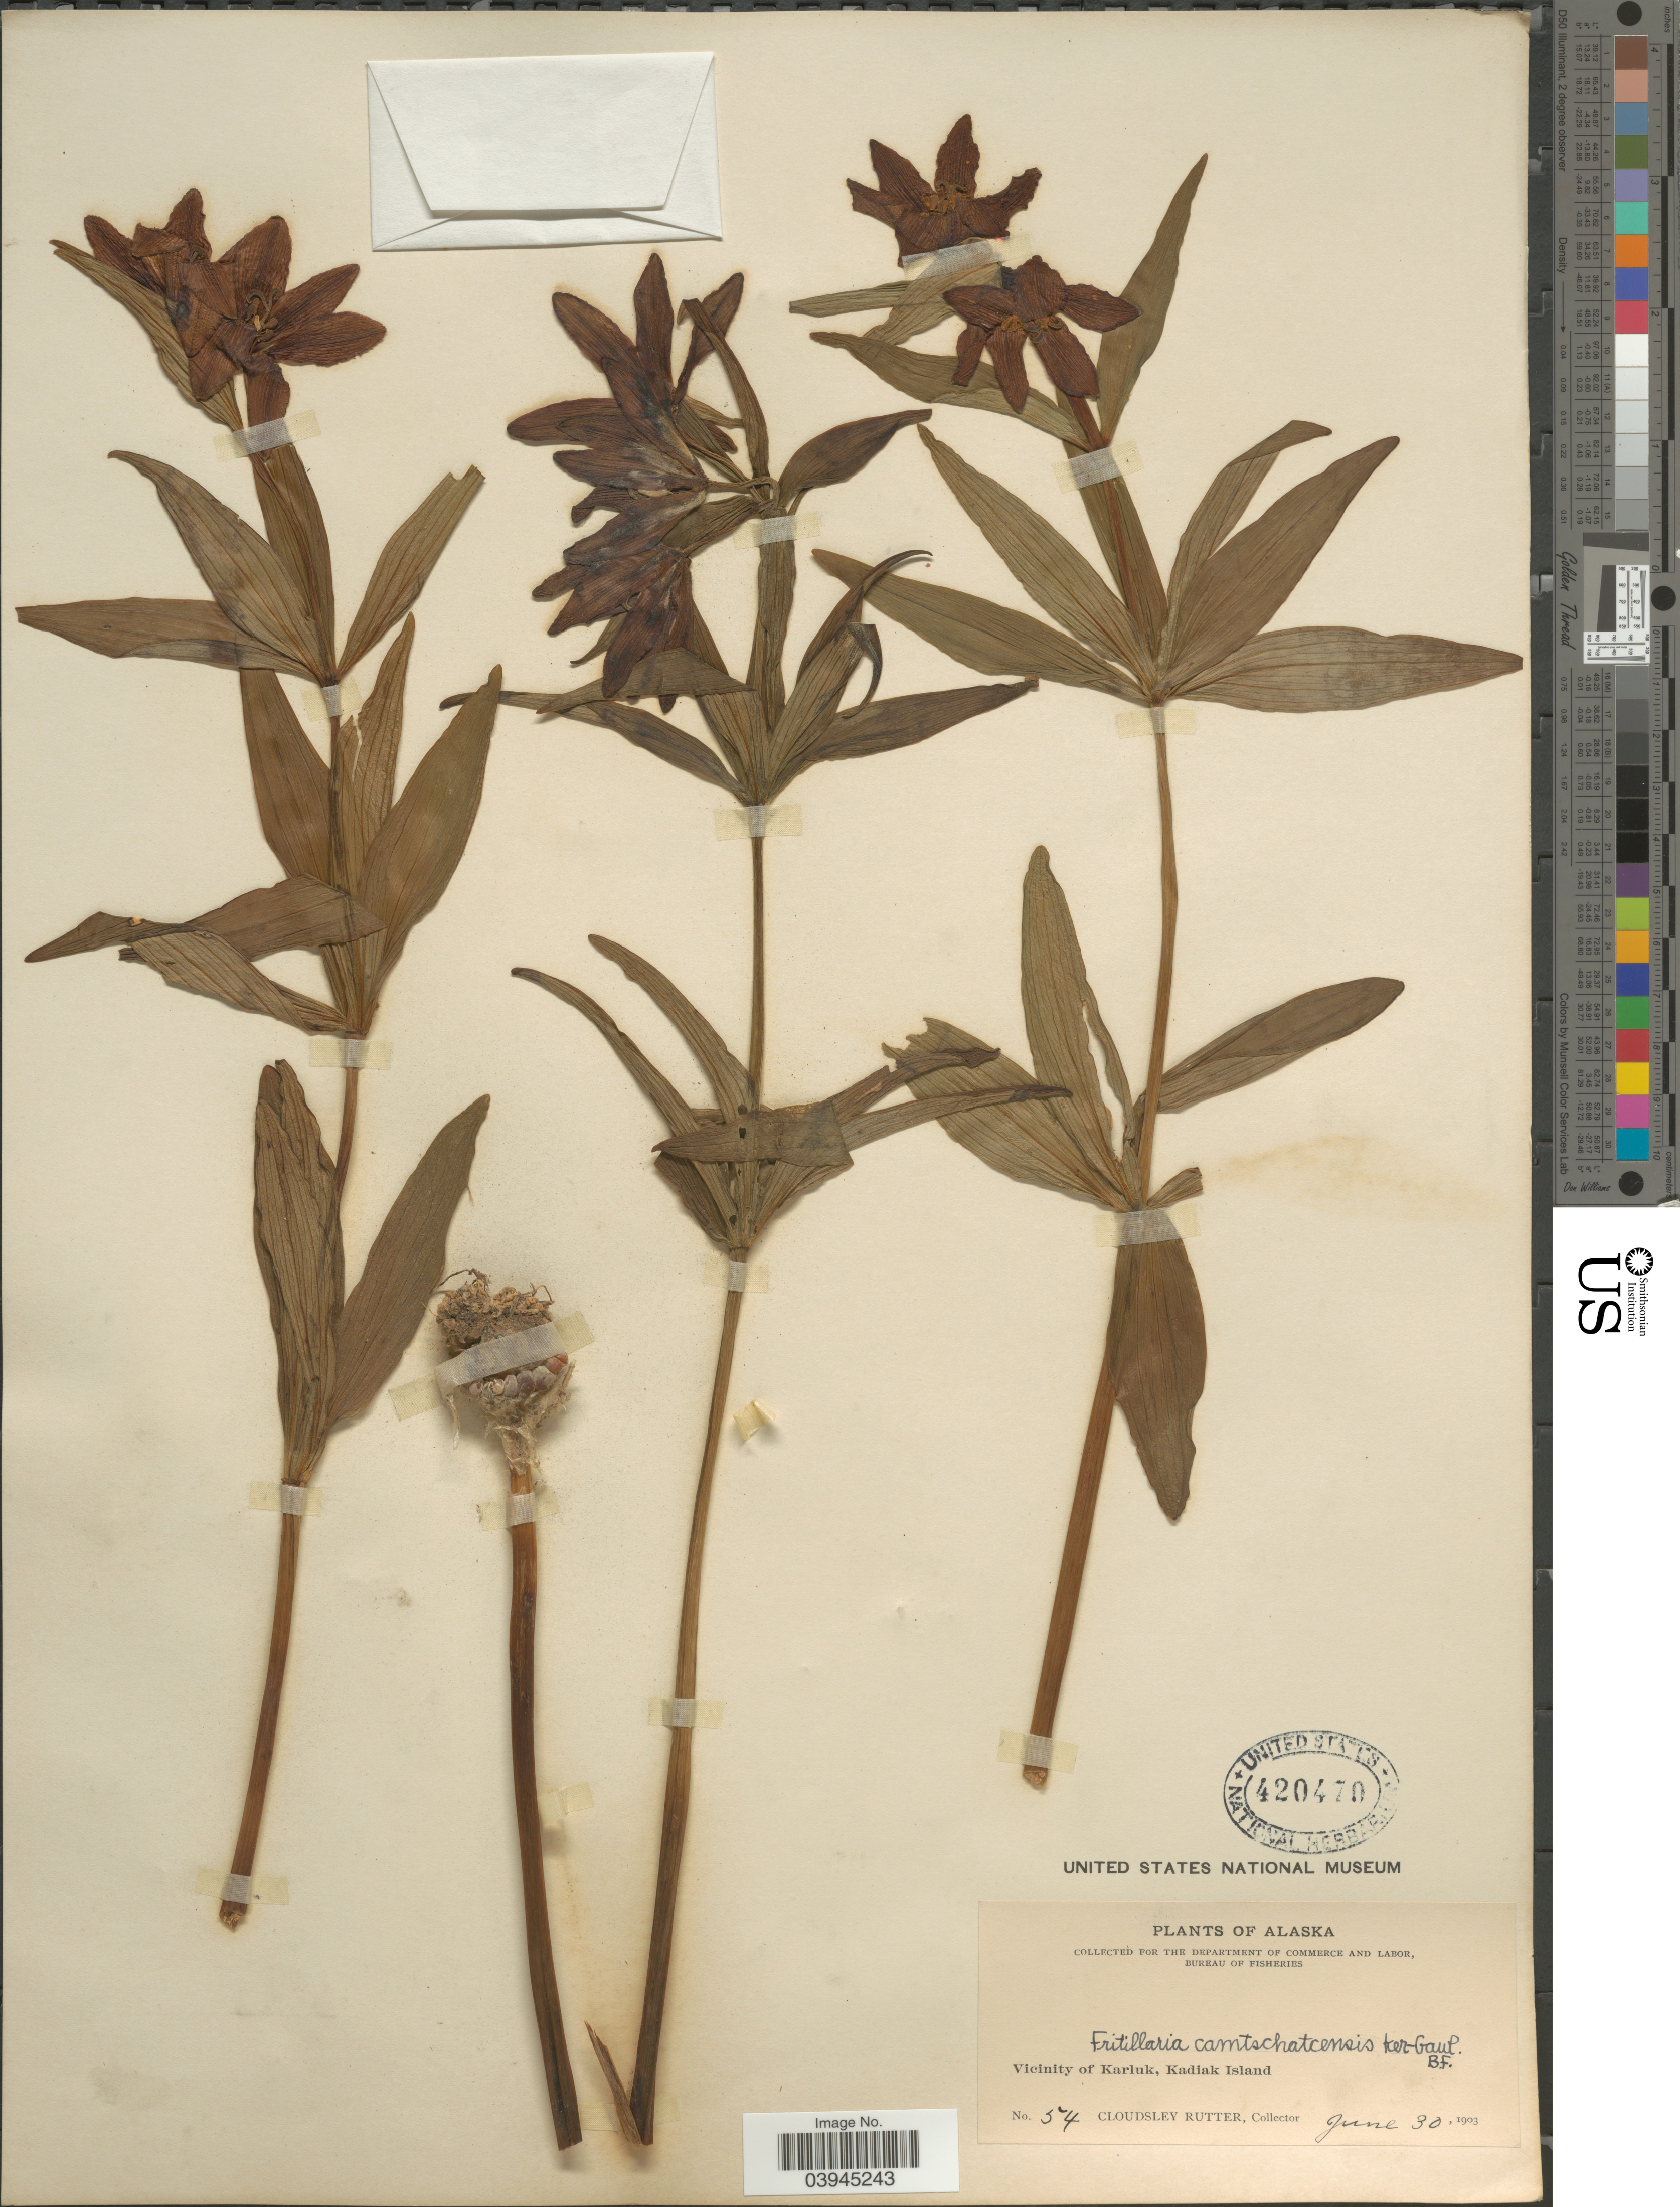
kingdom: Plantae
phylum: Tracheophyta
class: Liliopsida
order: Liliales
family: Liliaceae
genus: Fritillaria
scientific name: Fritillaria camschatcensis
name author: (L.) Ker Gawl.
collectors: C. Rutter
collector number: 54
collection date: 1903-06-30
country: United States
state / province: Alaska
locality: Vicinity of Karluk, Kadiak Island.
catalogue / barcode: US 420470